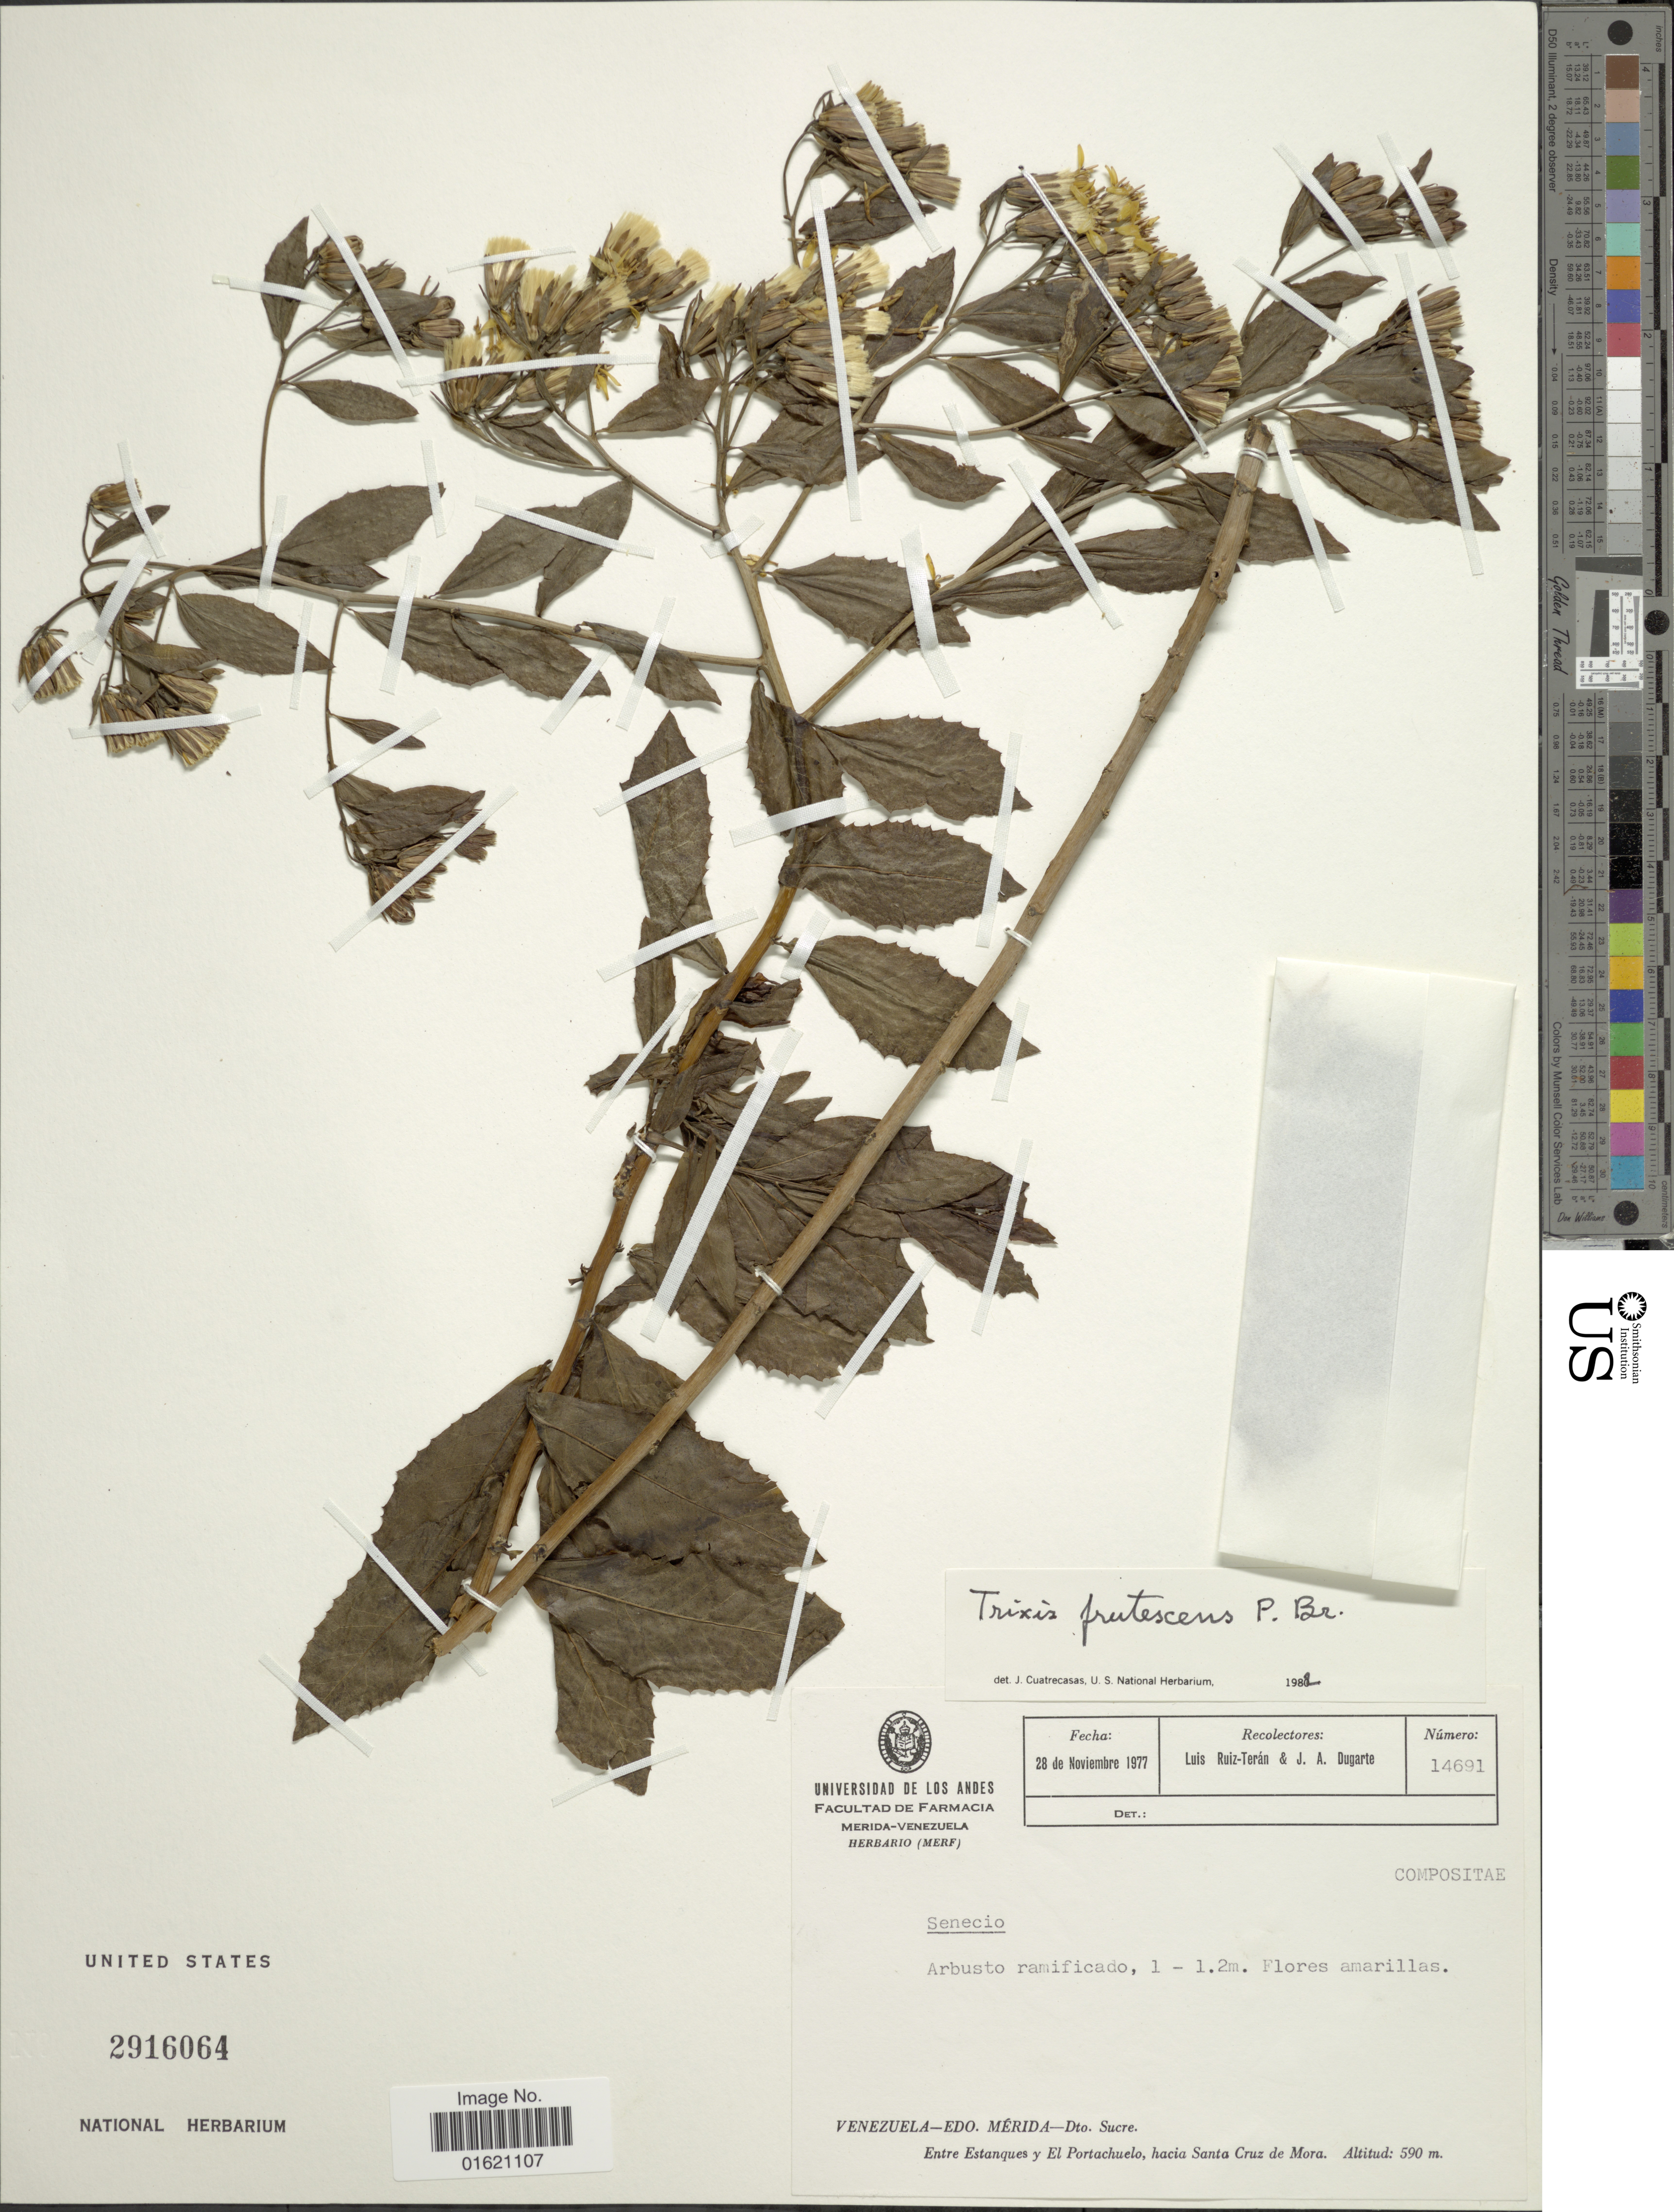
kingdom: Plantae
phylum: Tracheophyta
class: Magnoliopsida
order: Asterales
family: Asteraceae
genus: Trixis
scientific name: Trixis inula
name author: Crantz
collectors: L. E. Ruíz-Terán & J. Dugarte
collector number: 14691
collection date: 1977-11-28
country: Venezuela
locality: Edo. Mérido, Dto. Sucre, emtre Esanques y El Porachuelo, hacia Santa Cruz de Mora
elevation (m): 590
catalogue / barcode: US 2916064